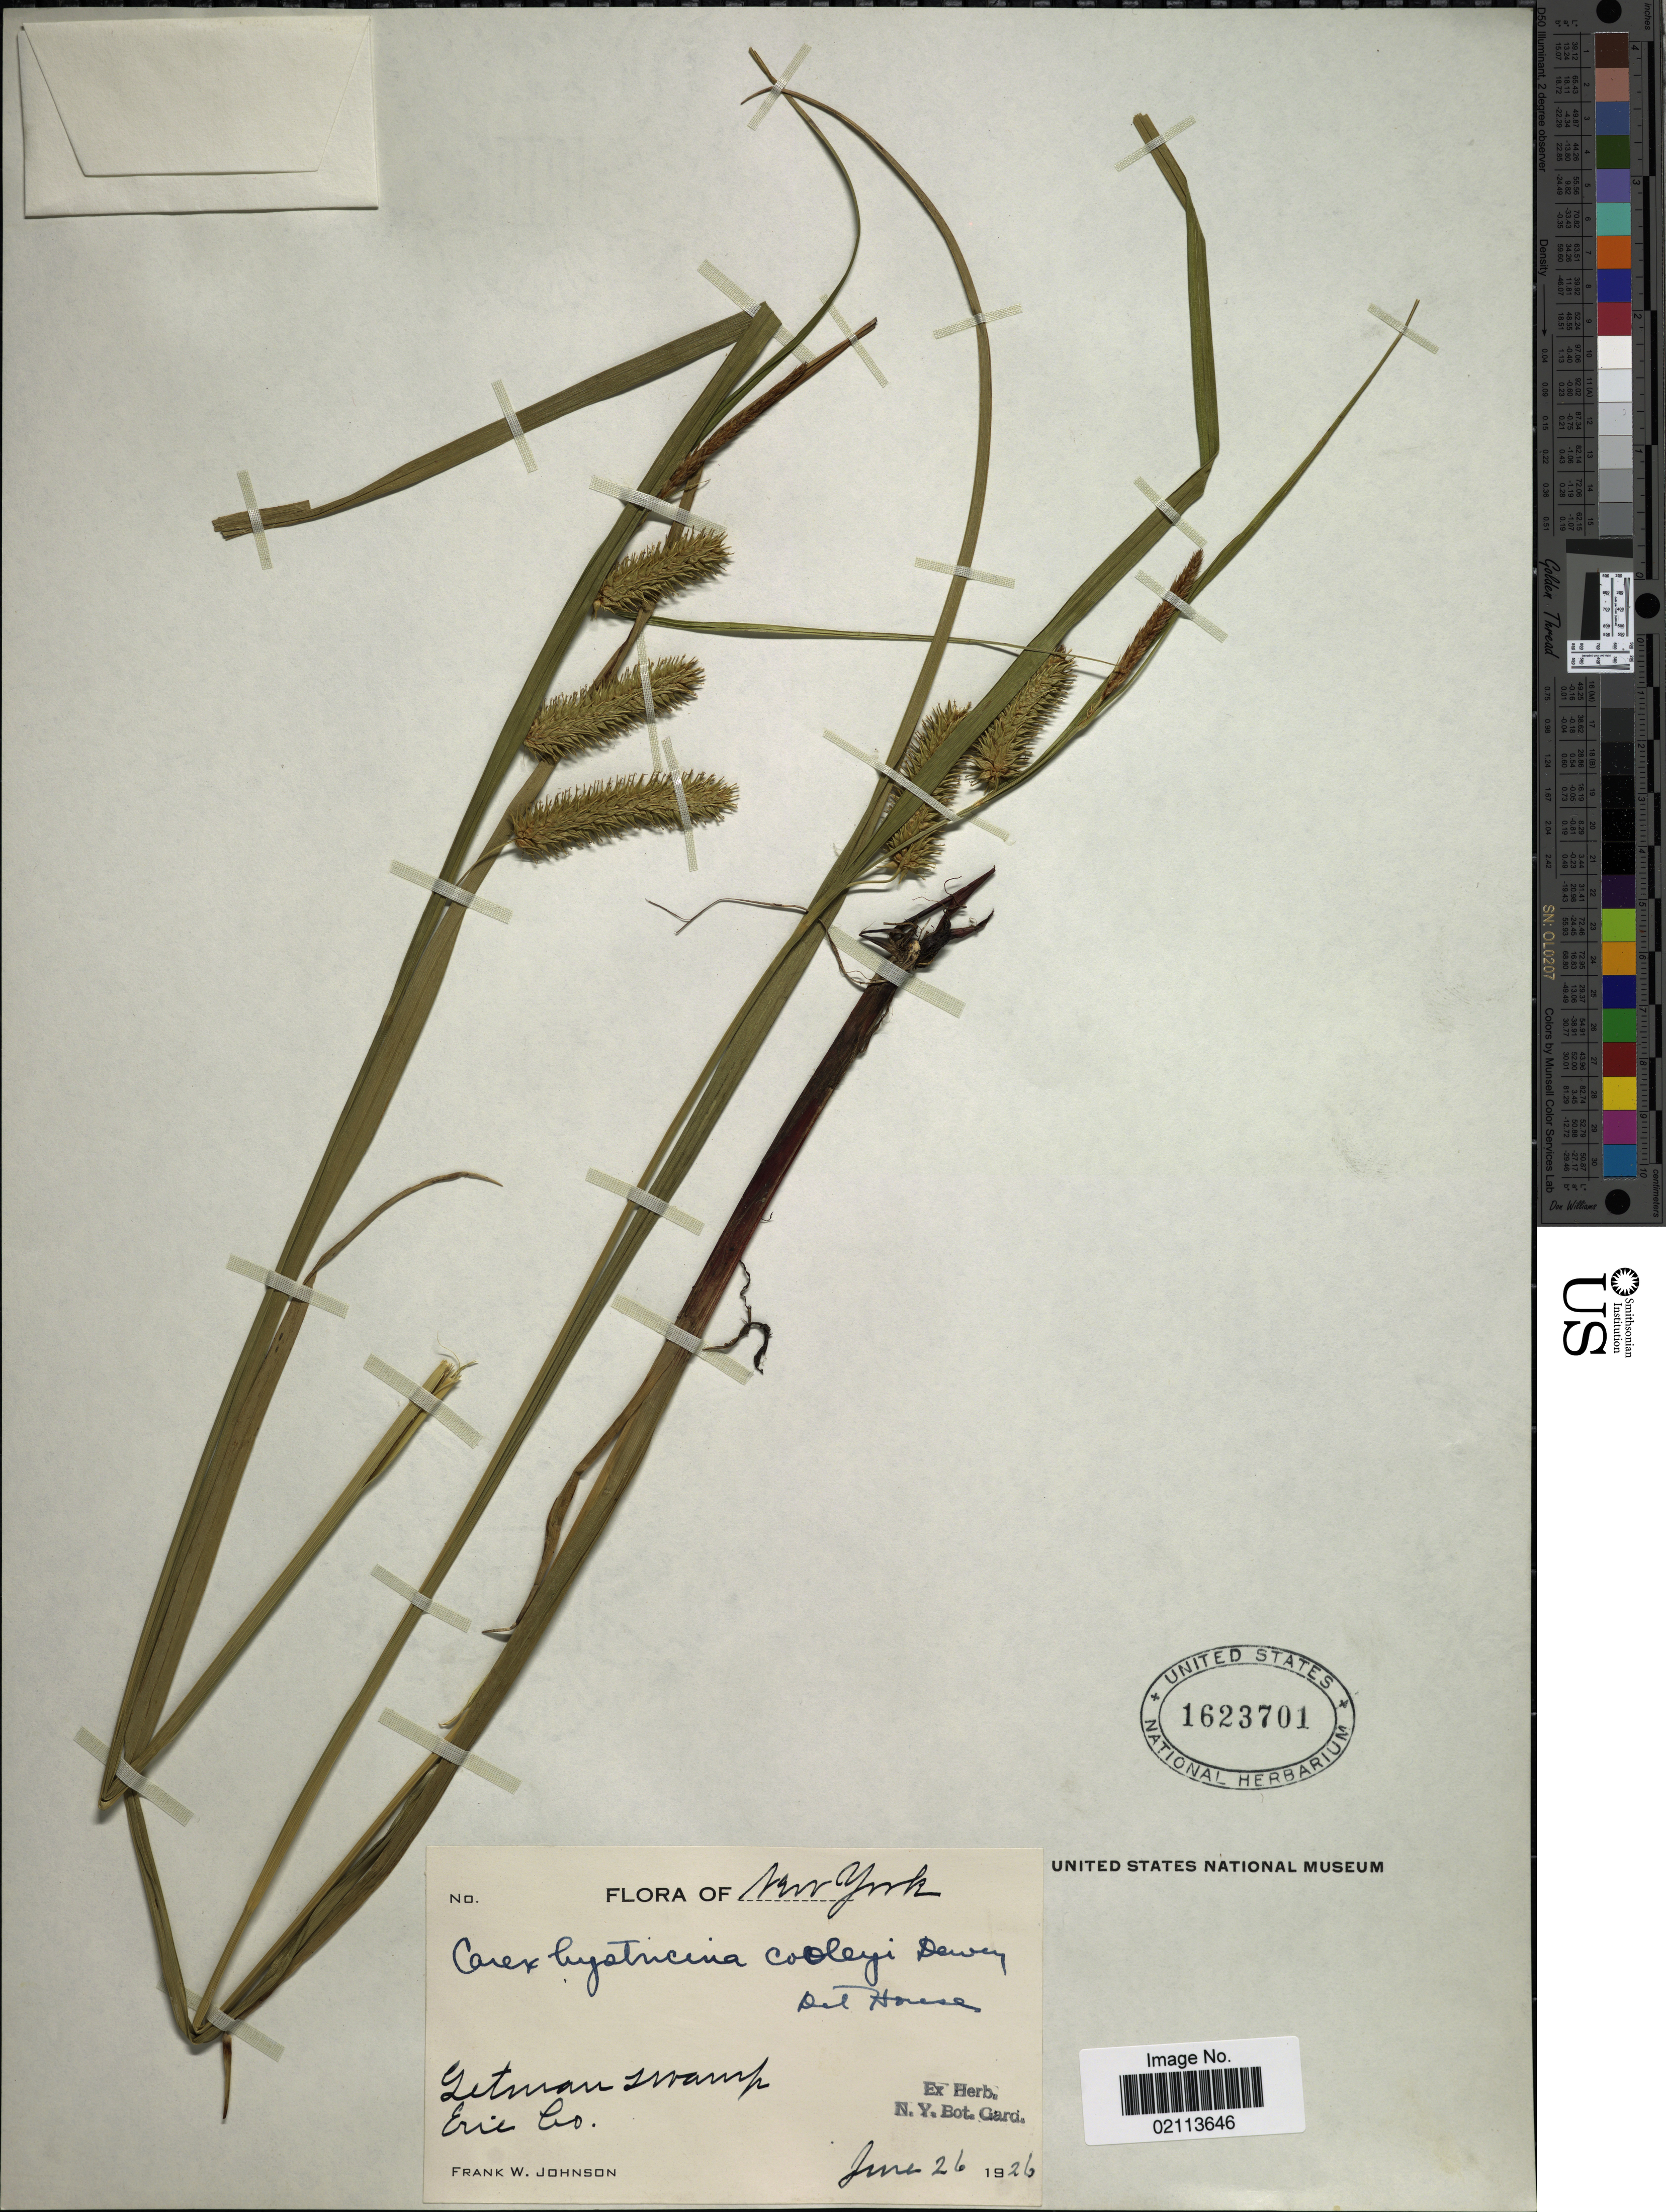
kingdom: Plantae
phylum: Tracheophyta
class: Liliopsida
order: Poales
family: Cyperaceae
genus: Carex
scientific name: Carex hystericina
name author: Muhl. ex Willd.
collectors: F. W. Johnson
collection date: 1926-06-26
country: United States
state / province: New York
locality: Gilman swamp, Erie Co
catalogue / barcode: US 1623701